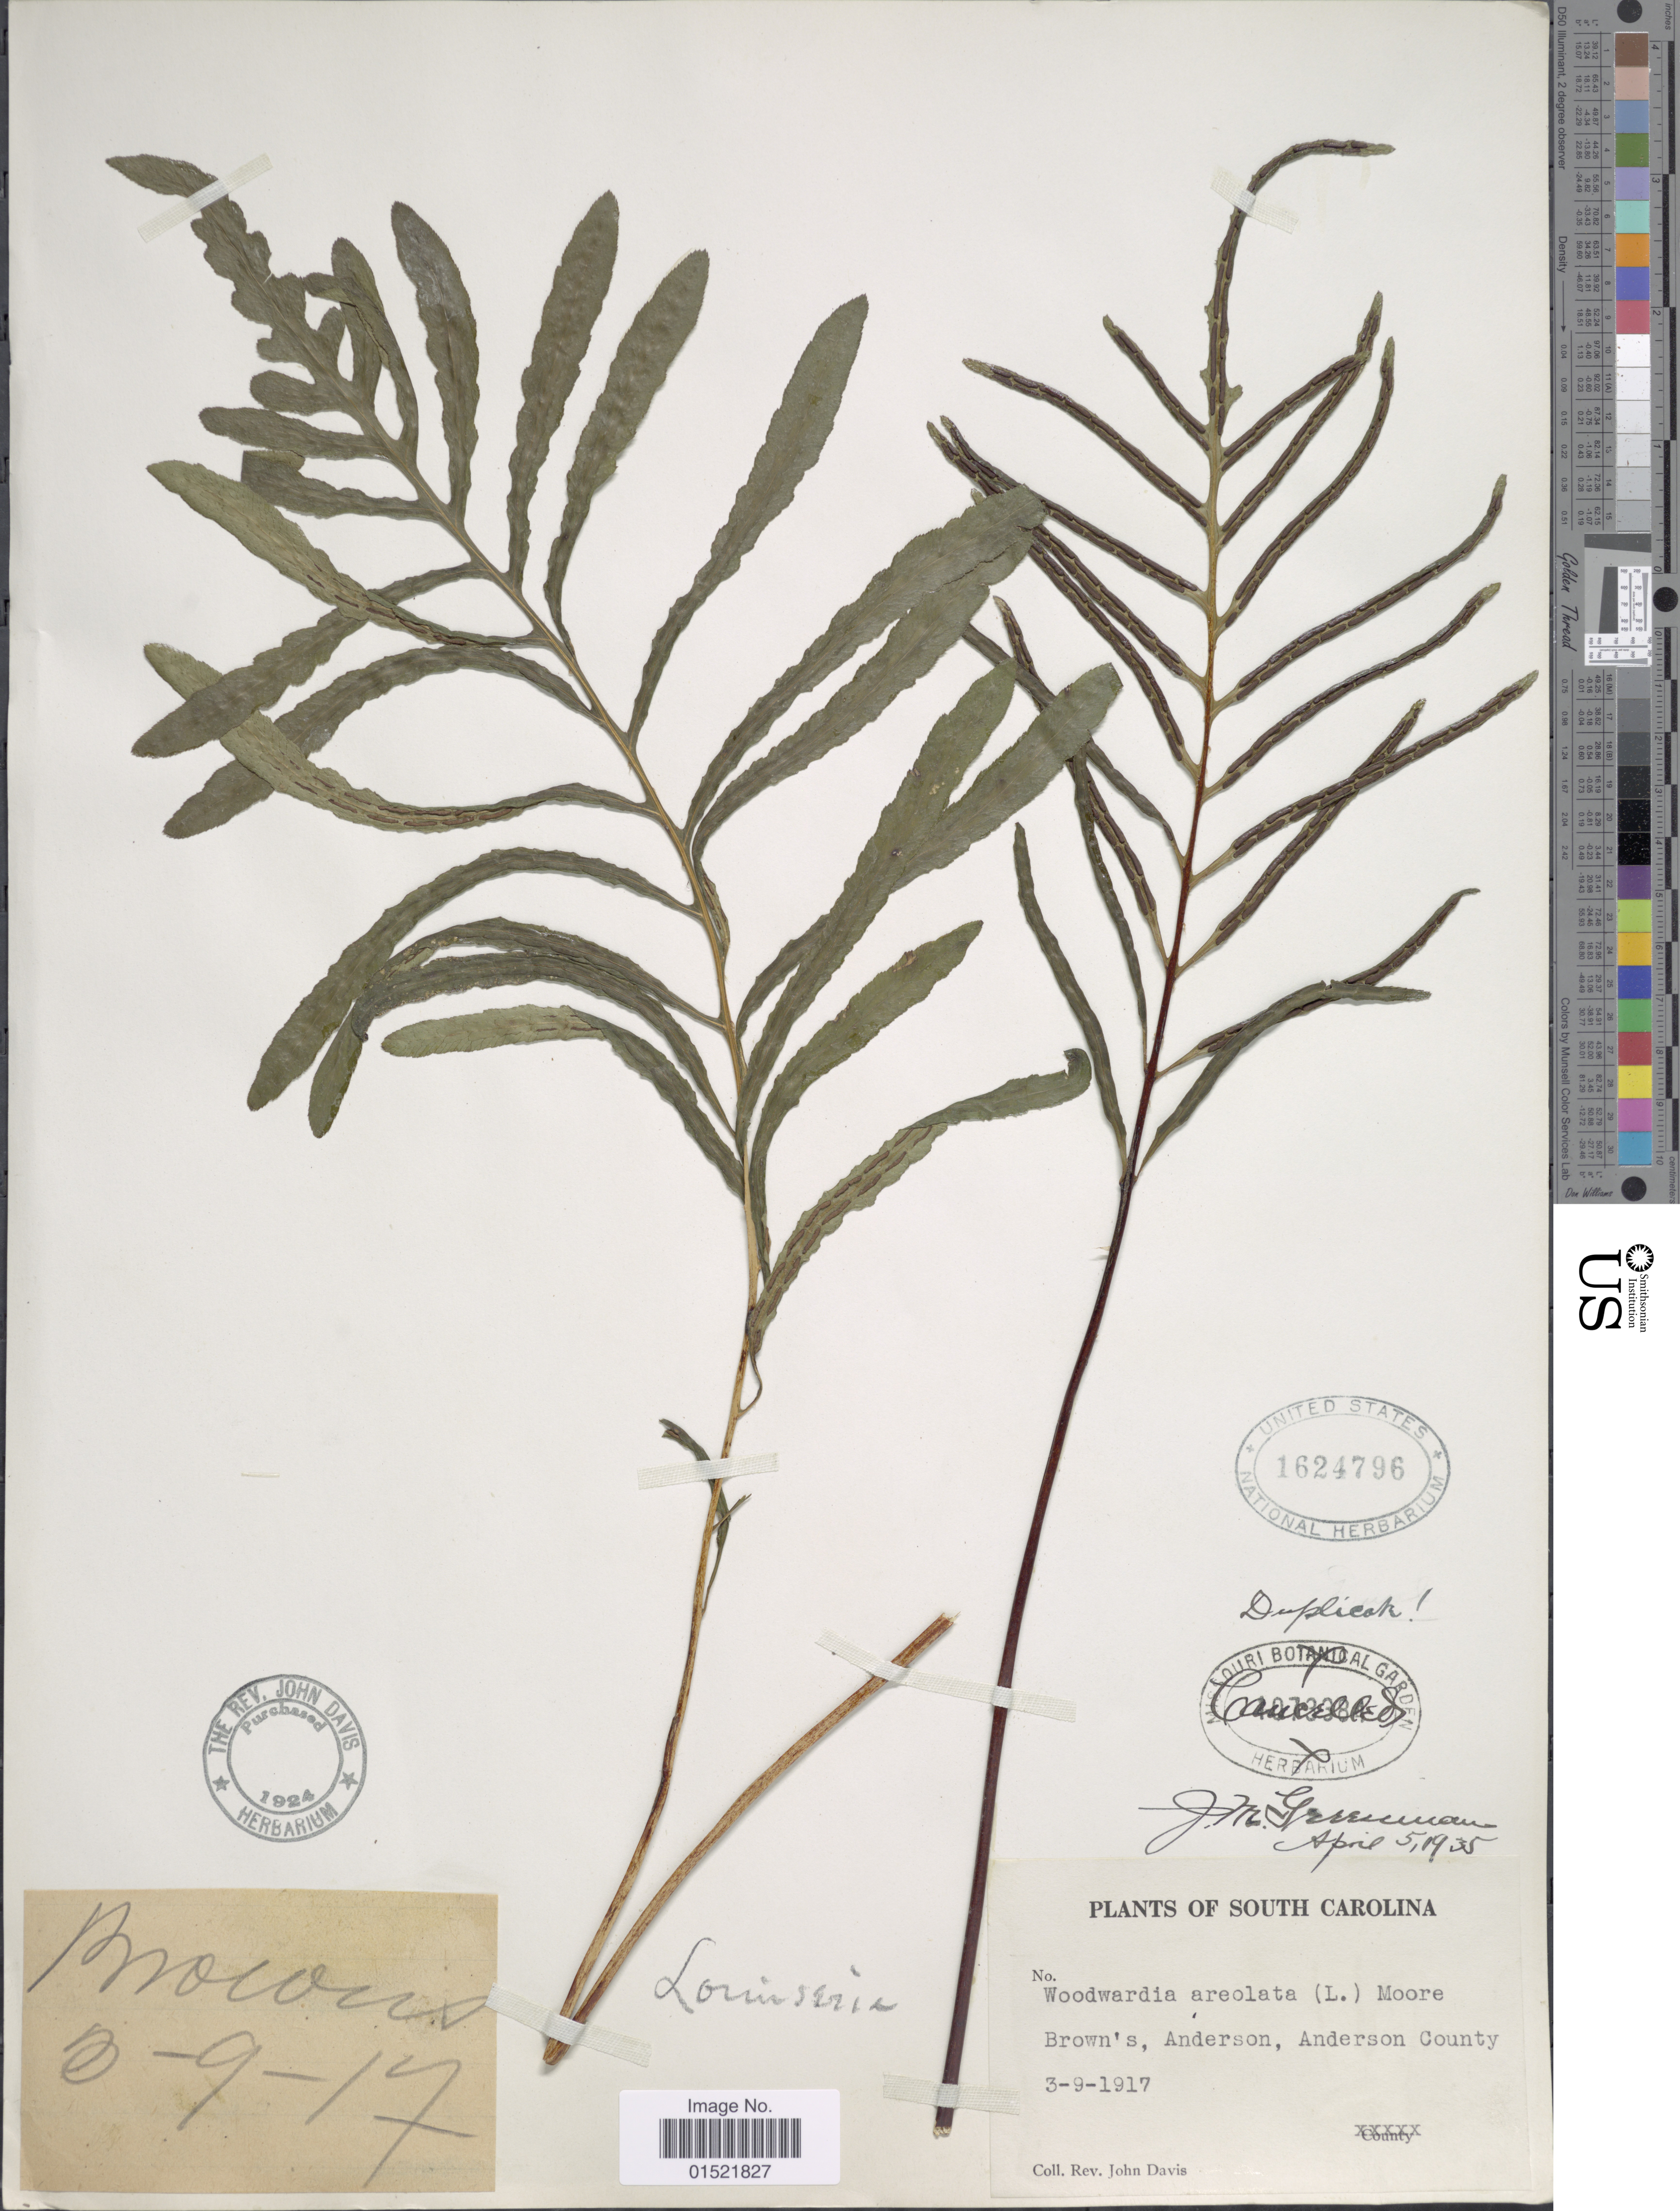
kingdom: Plantae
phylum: Tracheophyta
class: Polypodiopsida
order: Polypodiales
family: Blechnaceae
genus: Woodwardia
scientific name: Woodwardia areolata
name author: (L.) T. Moore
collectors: J. Davis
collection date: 1917-03-09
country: United States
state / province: South Carolina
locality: Brown's, Anderson, Anderson County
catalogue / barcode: US 1624796